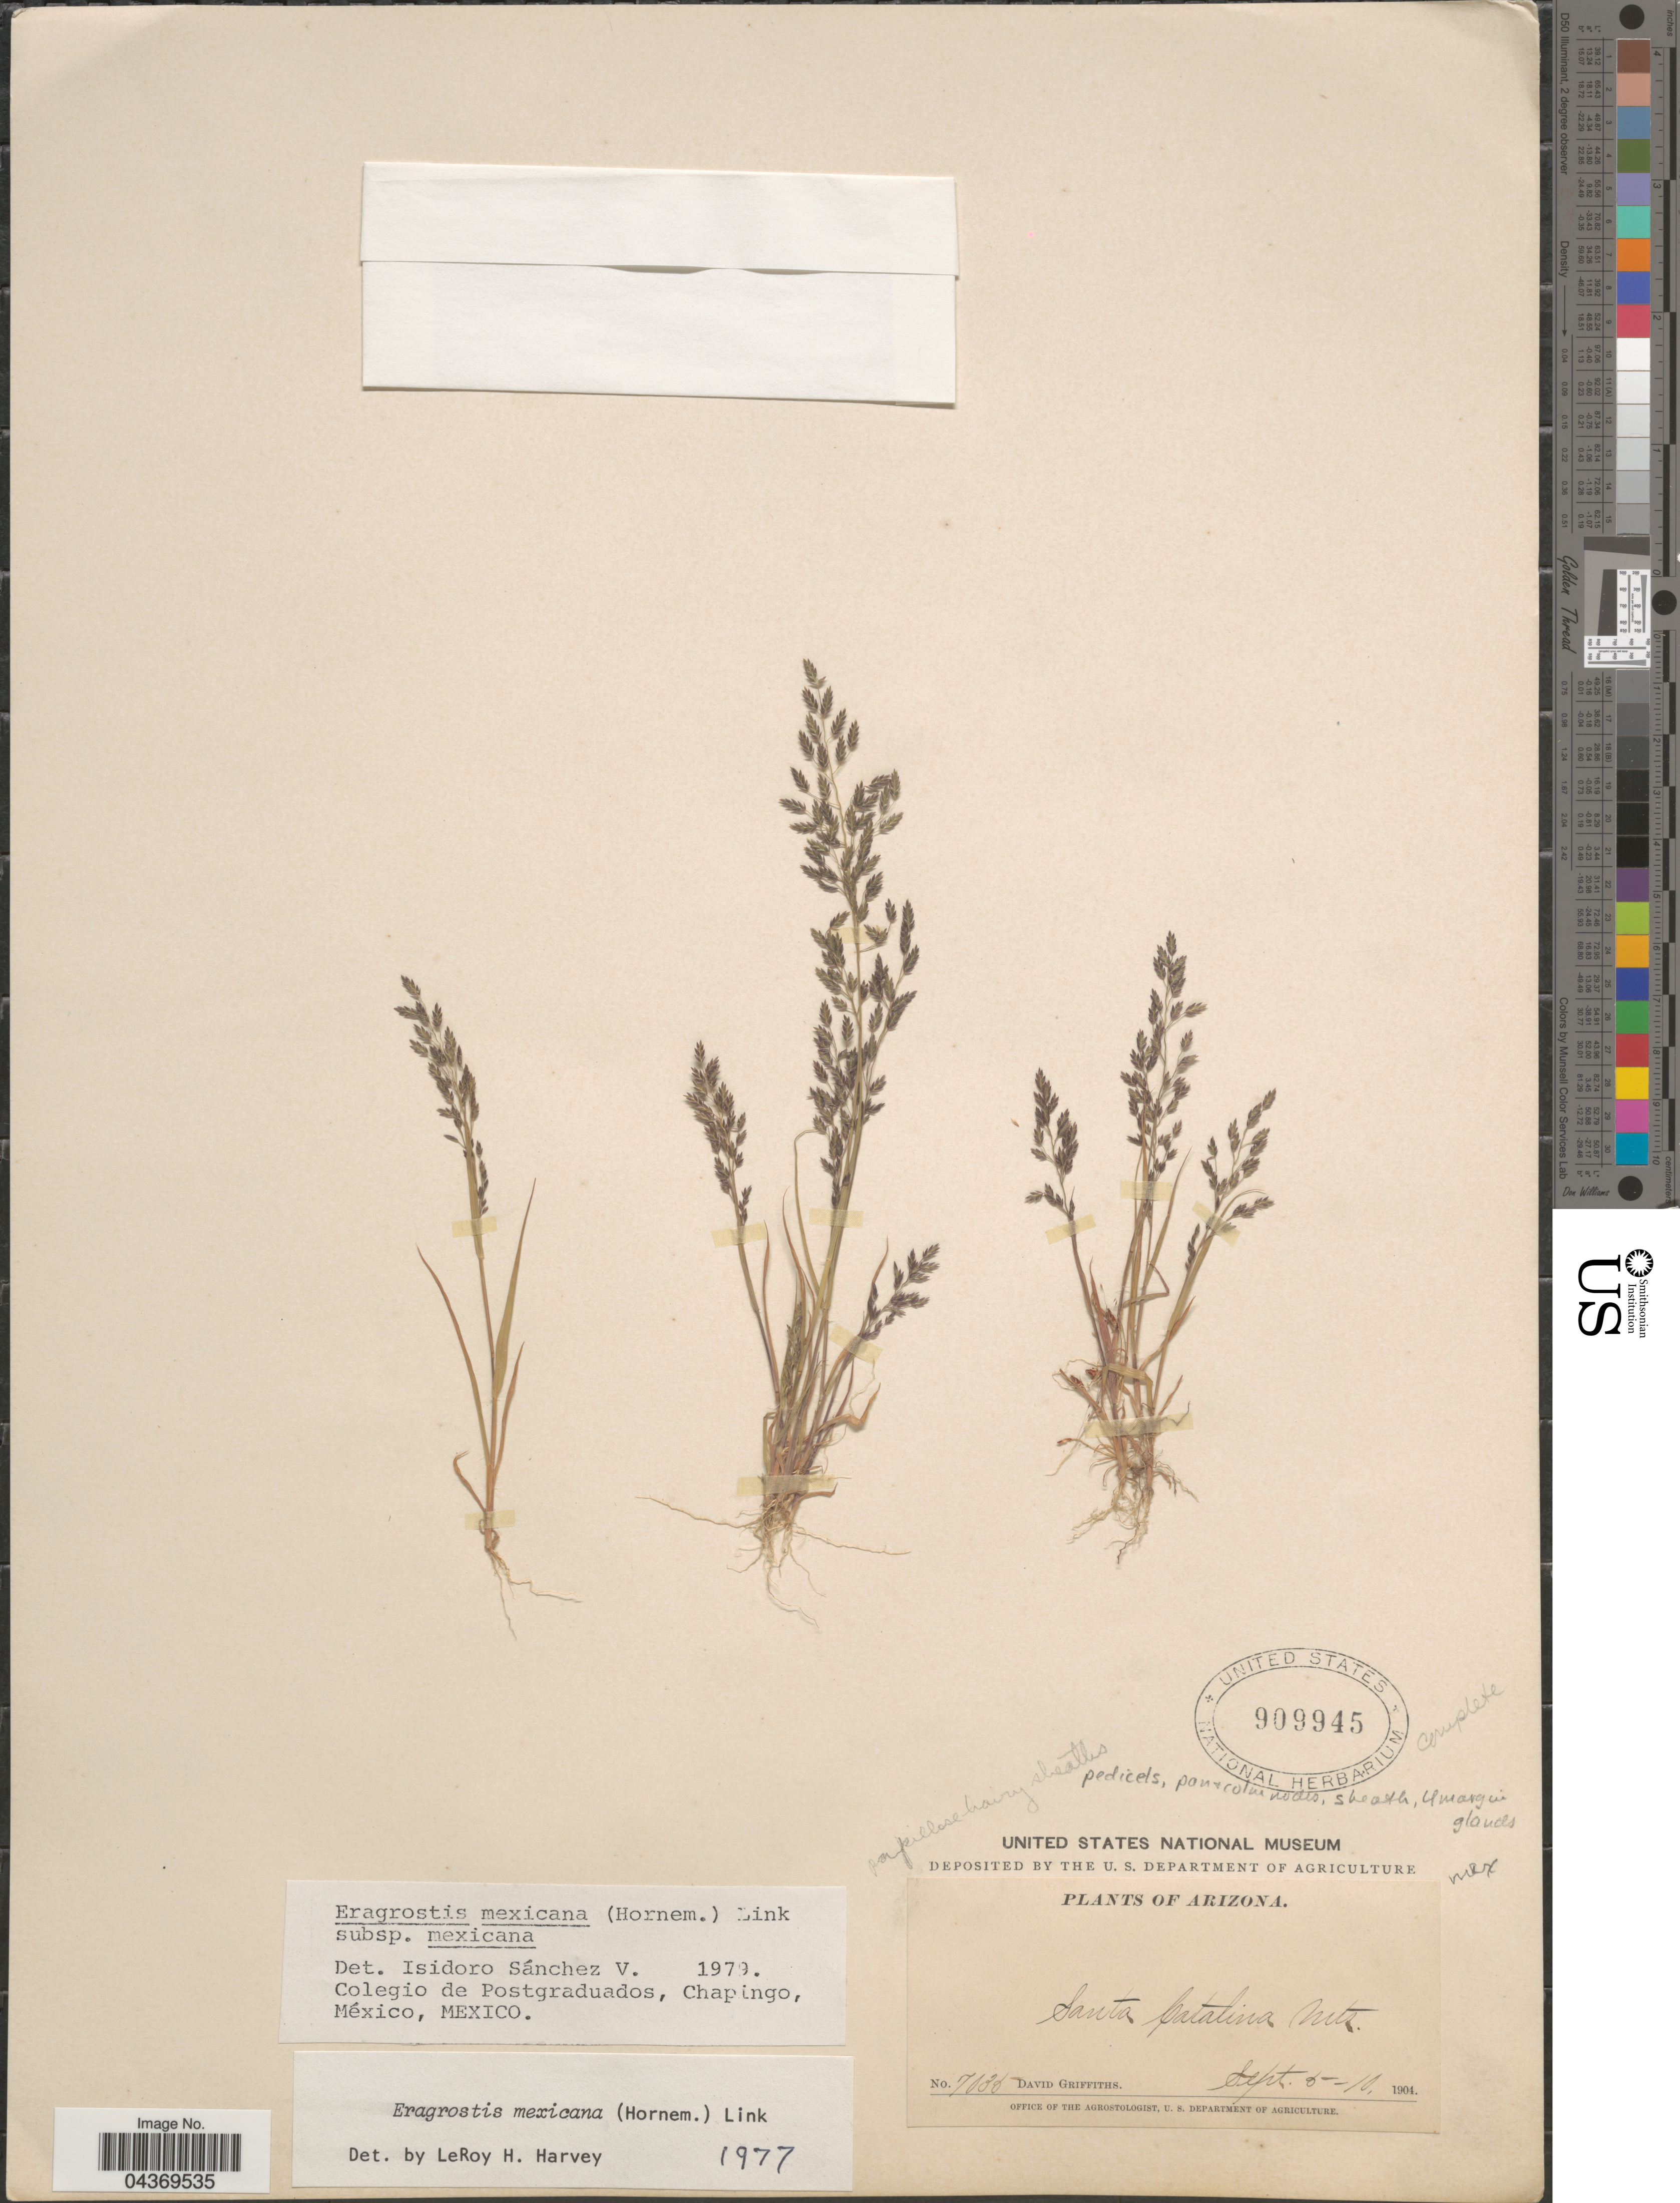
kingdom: Plantae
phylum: Tracheophyta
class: Liliopsida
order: Poales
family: Poaceae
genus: Eragrostis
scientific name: Eragrostis mexicana subsp. mexicana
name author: (Hornem.) Link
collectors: D. Griffiths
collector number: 7035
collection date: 1904-09-05/1904-09-10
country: United States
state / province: Arizona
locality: Santa Catalina Mts.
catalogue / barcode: US 909945